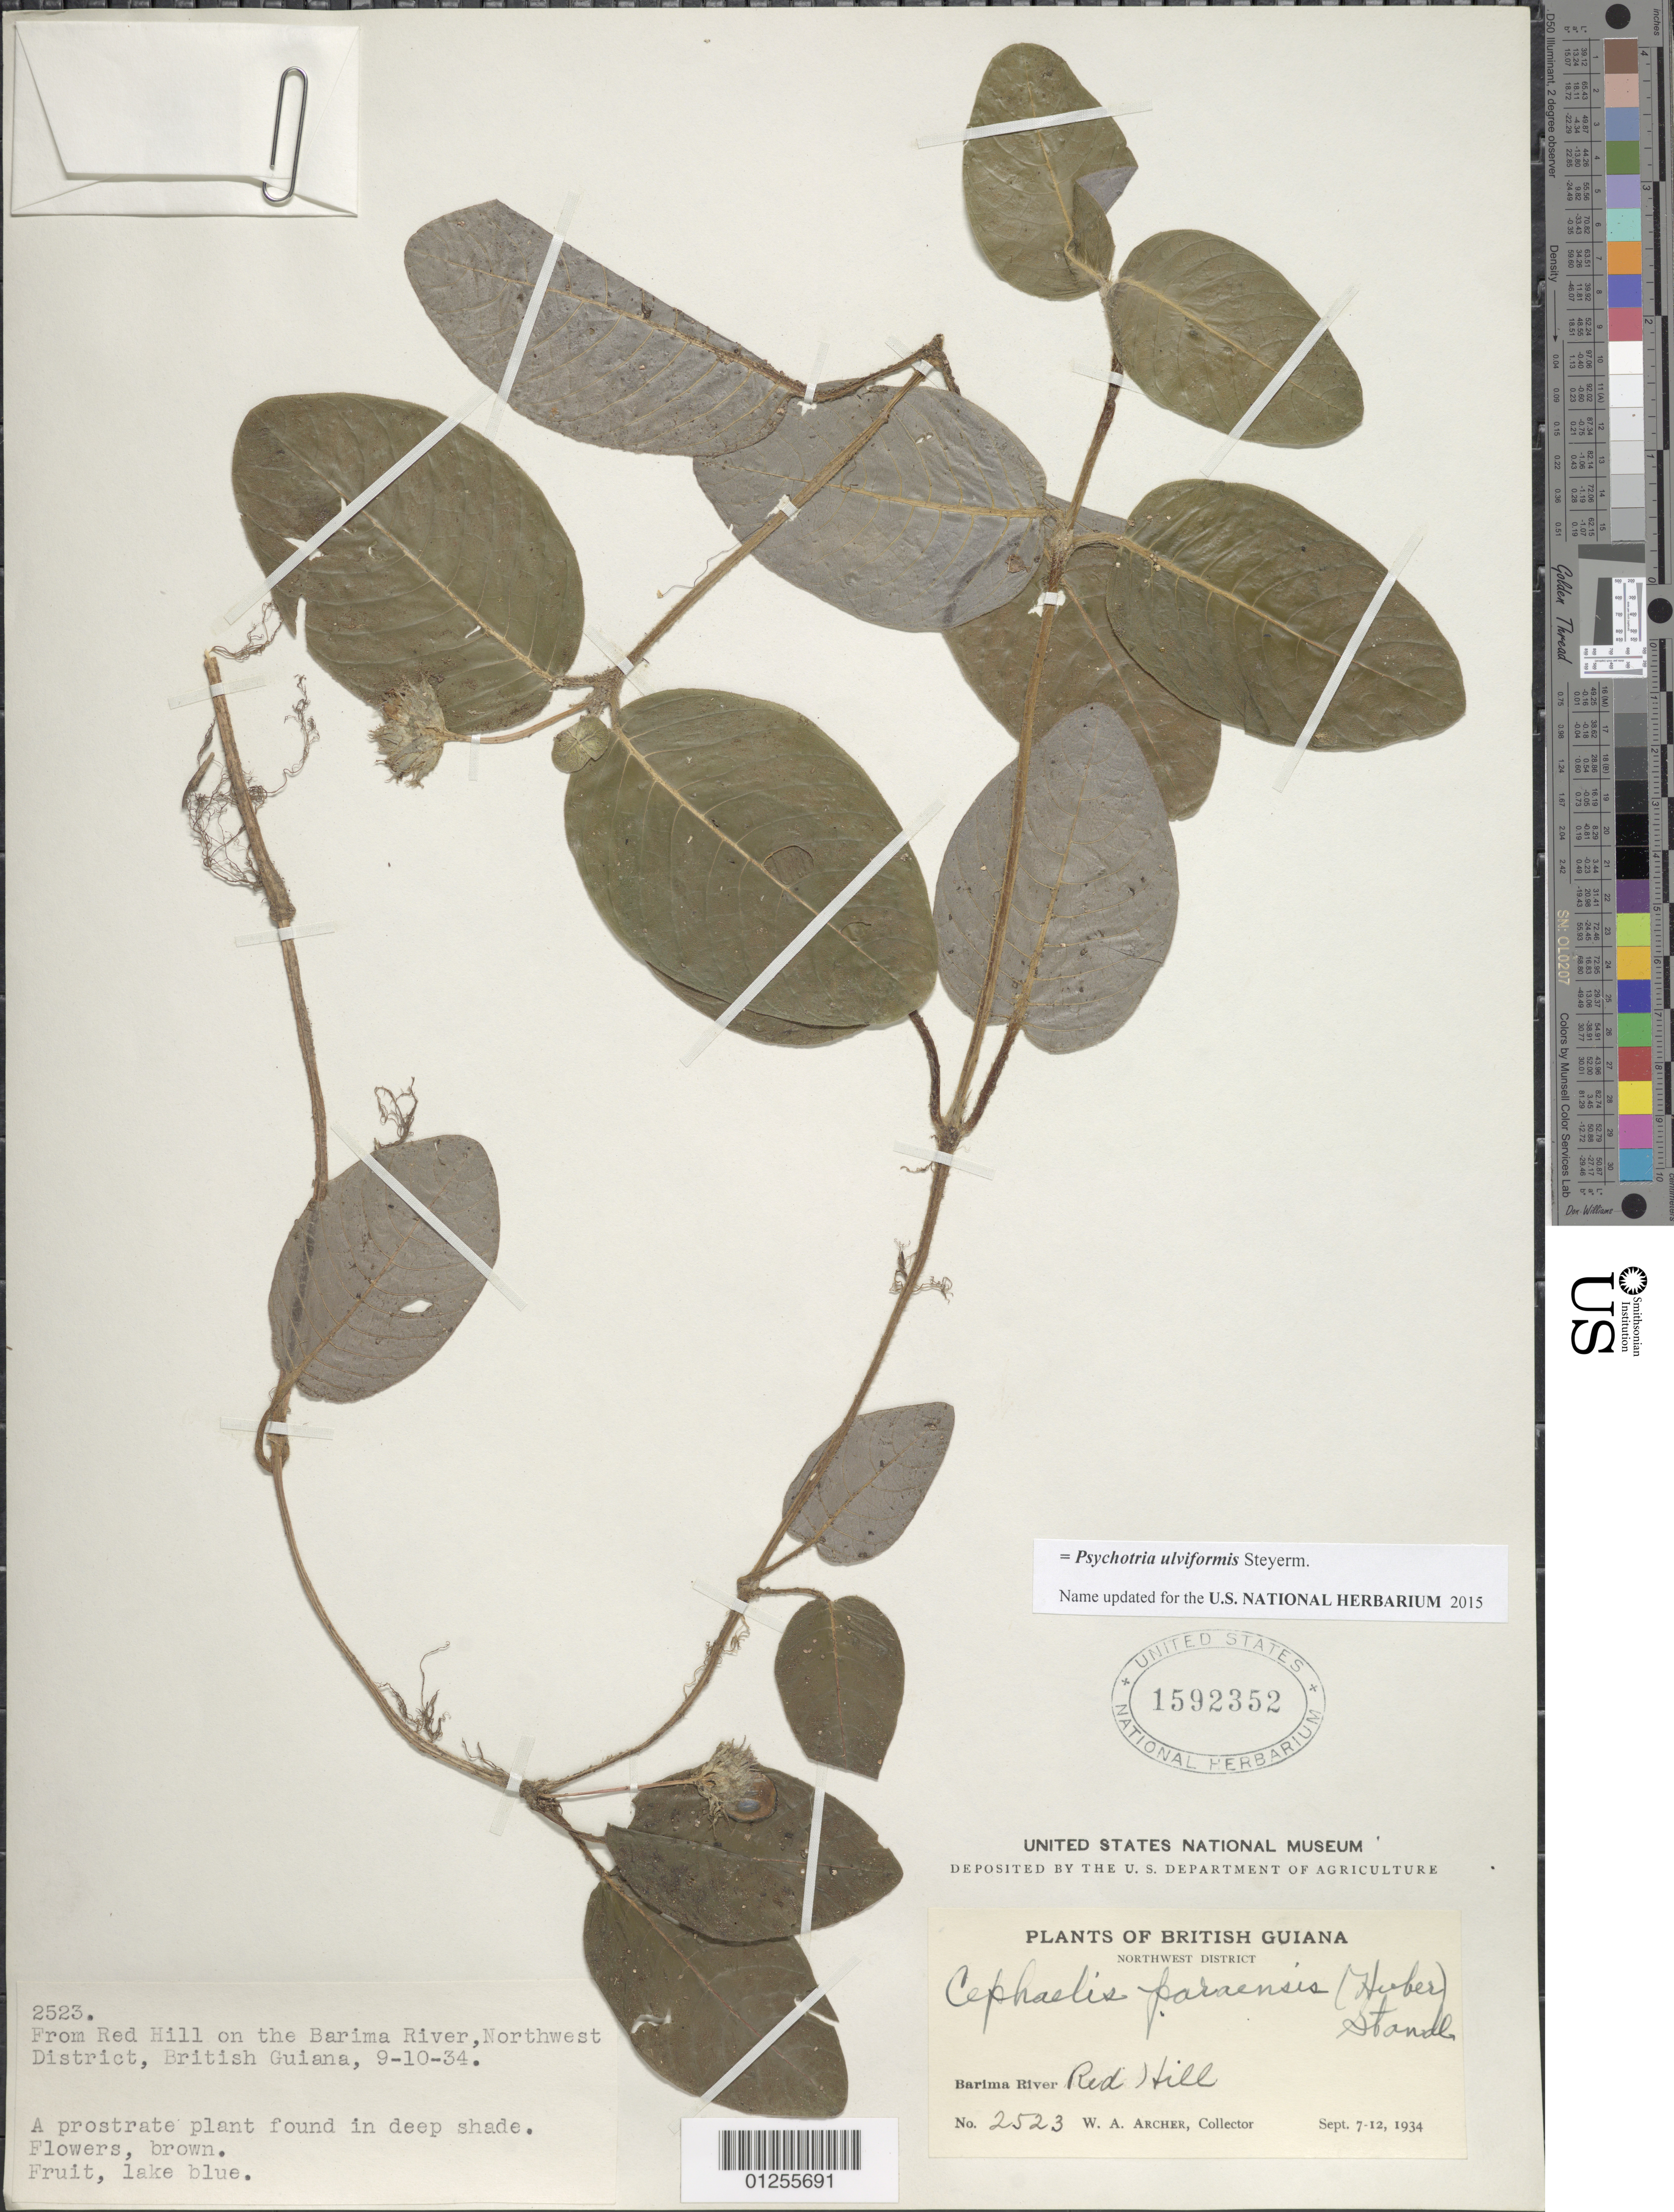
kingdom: Plantae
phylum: Tracheophyta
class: Magnoliopsida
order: Gentianales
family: Rubiaceae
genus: Palicourea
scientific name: Palicourea alba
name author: (Aubl.) Delprete & J.H. Kirkbr.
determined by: Kirkbride, J. H., Jr.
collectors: W. A. Archer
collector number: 2523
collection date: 1934-09-07/1934-09-12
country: Guyana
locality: British Guiana. Northwest District. From Red Hill on the Barima River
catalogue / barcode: US 1592352